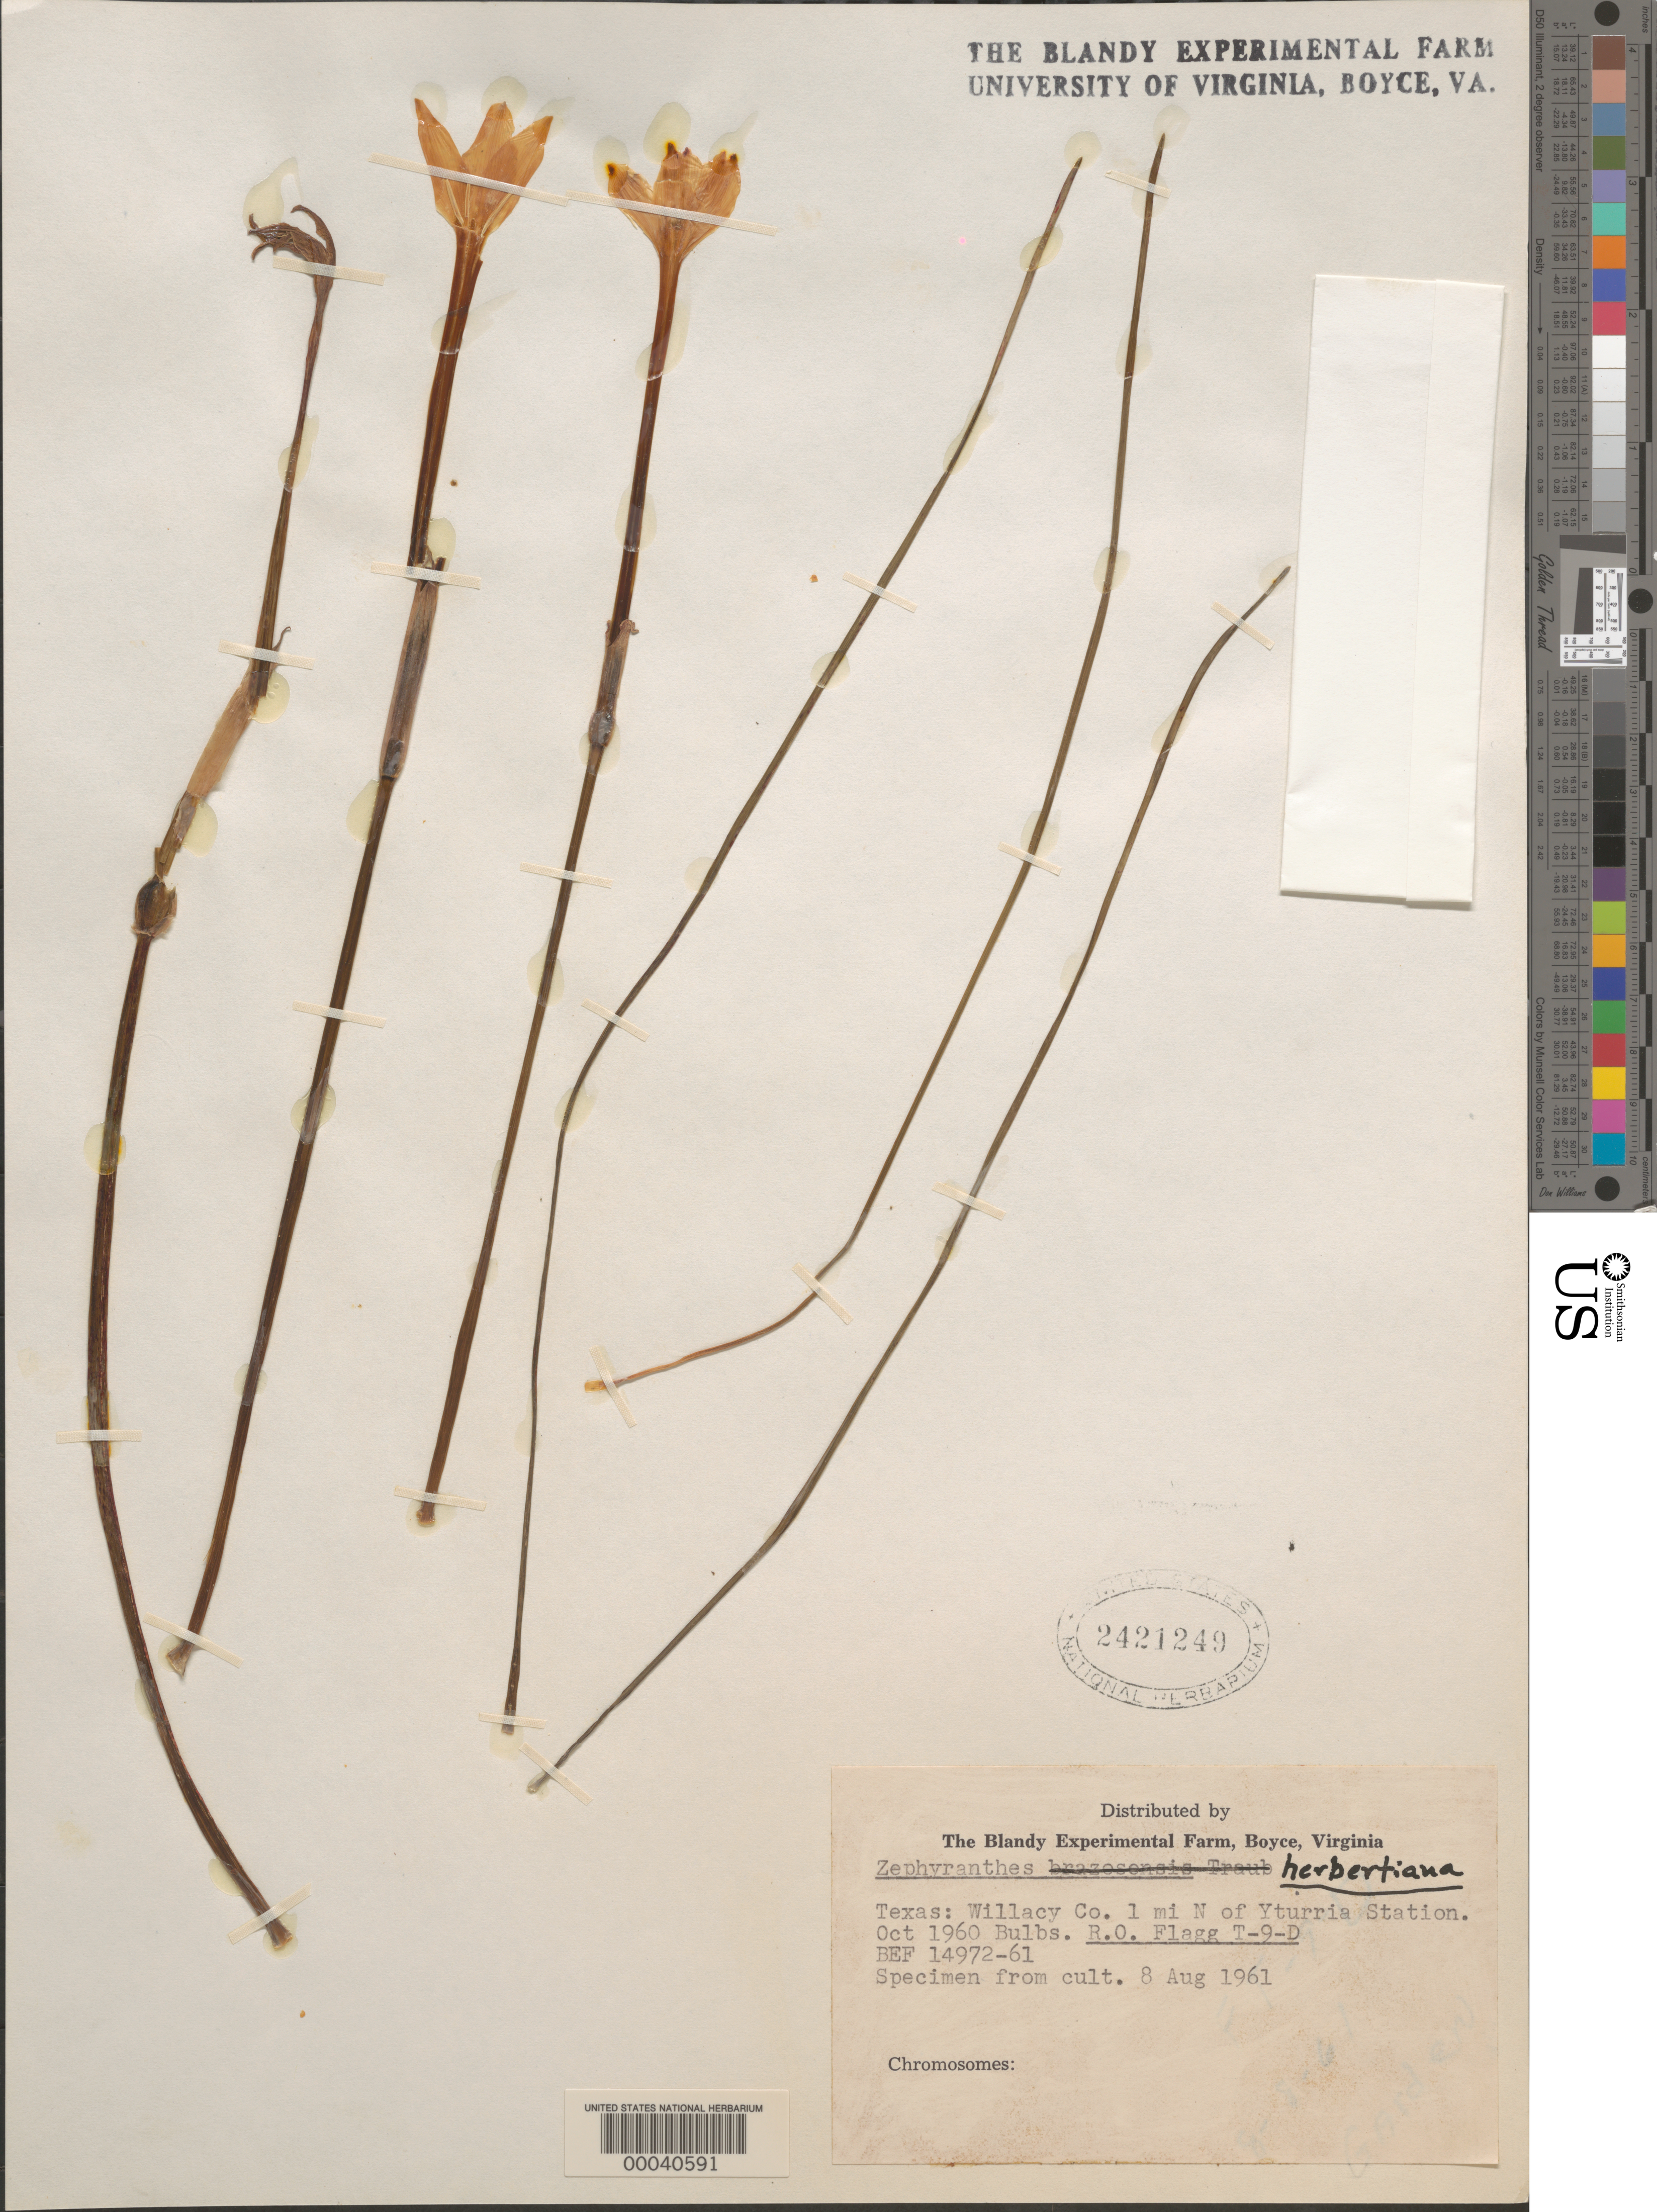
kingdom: Plantae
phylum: Tracheophyta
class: Liliopsida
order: Asparagales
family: Amaryllidaceae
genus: Zephyranthes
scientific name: Zephyranthes herbertiana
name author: D. Dietr.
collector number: Bef 14972-61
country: United States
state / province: Texas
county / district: Willacy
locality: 1 mi. n of yturria station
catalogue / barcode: US 2421249